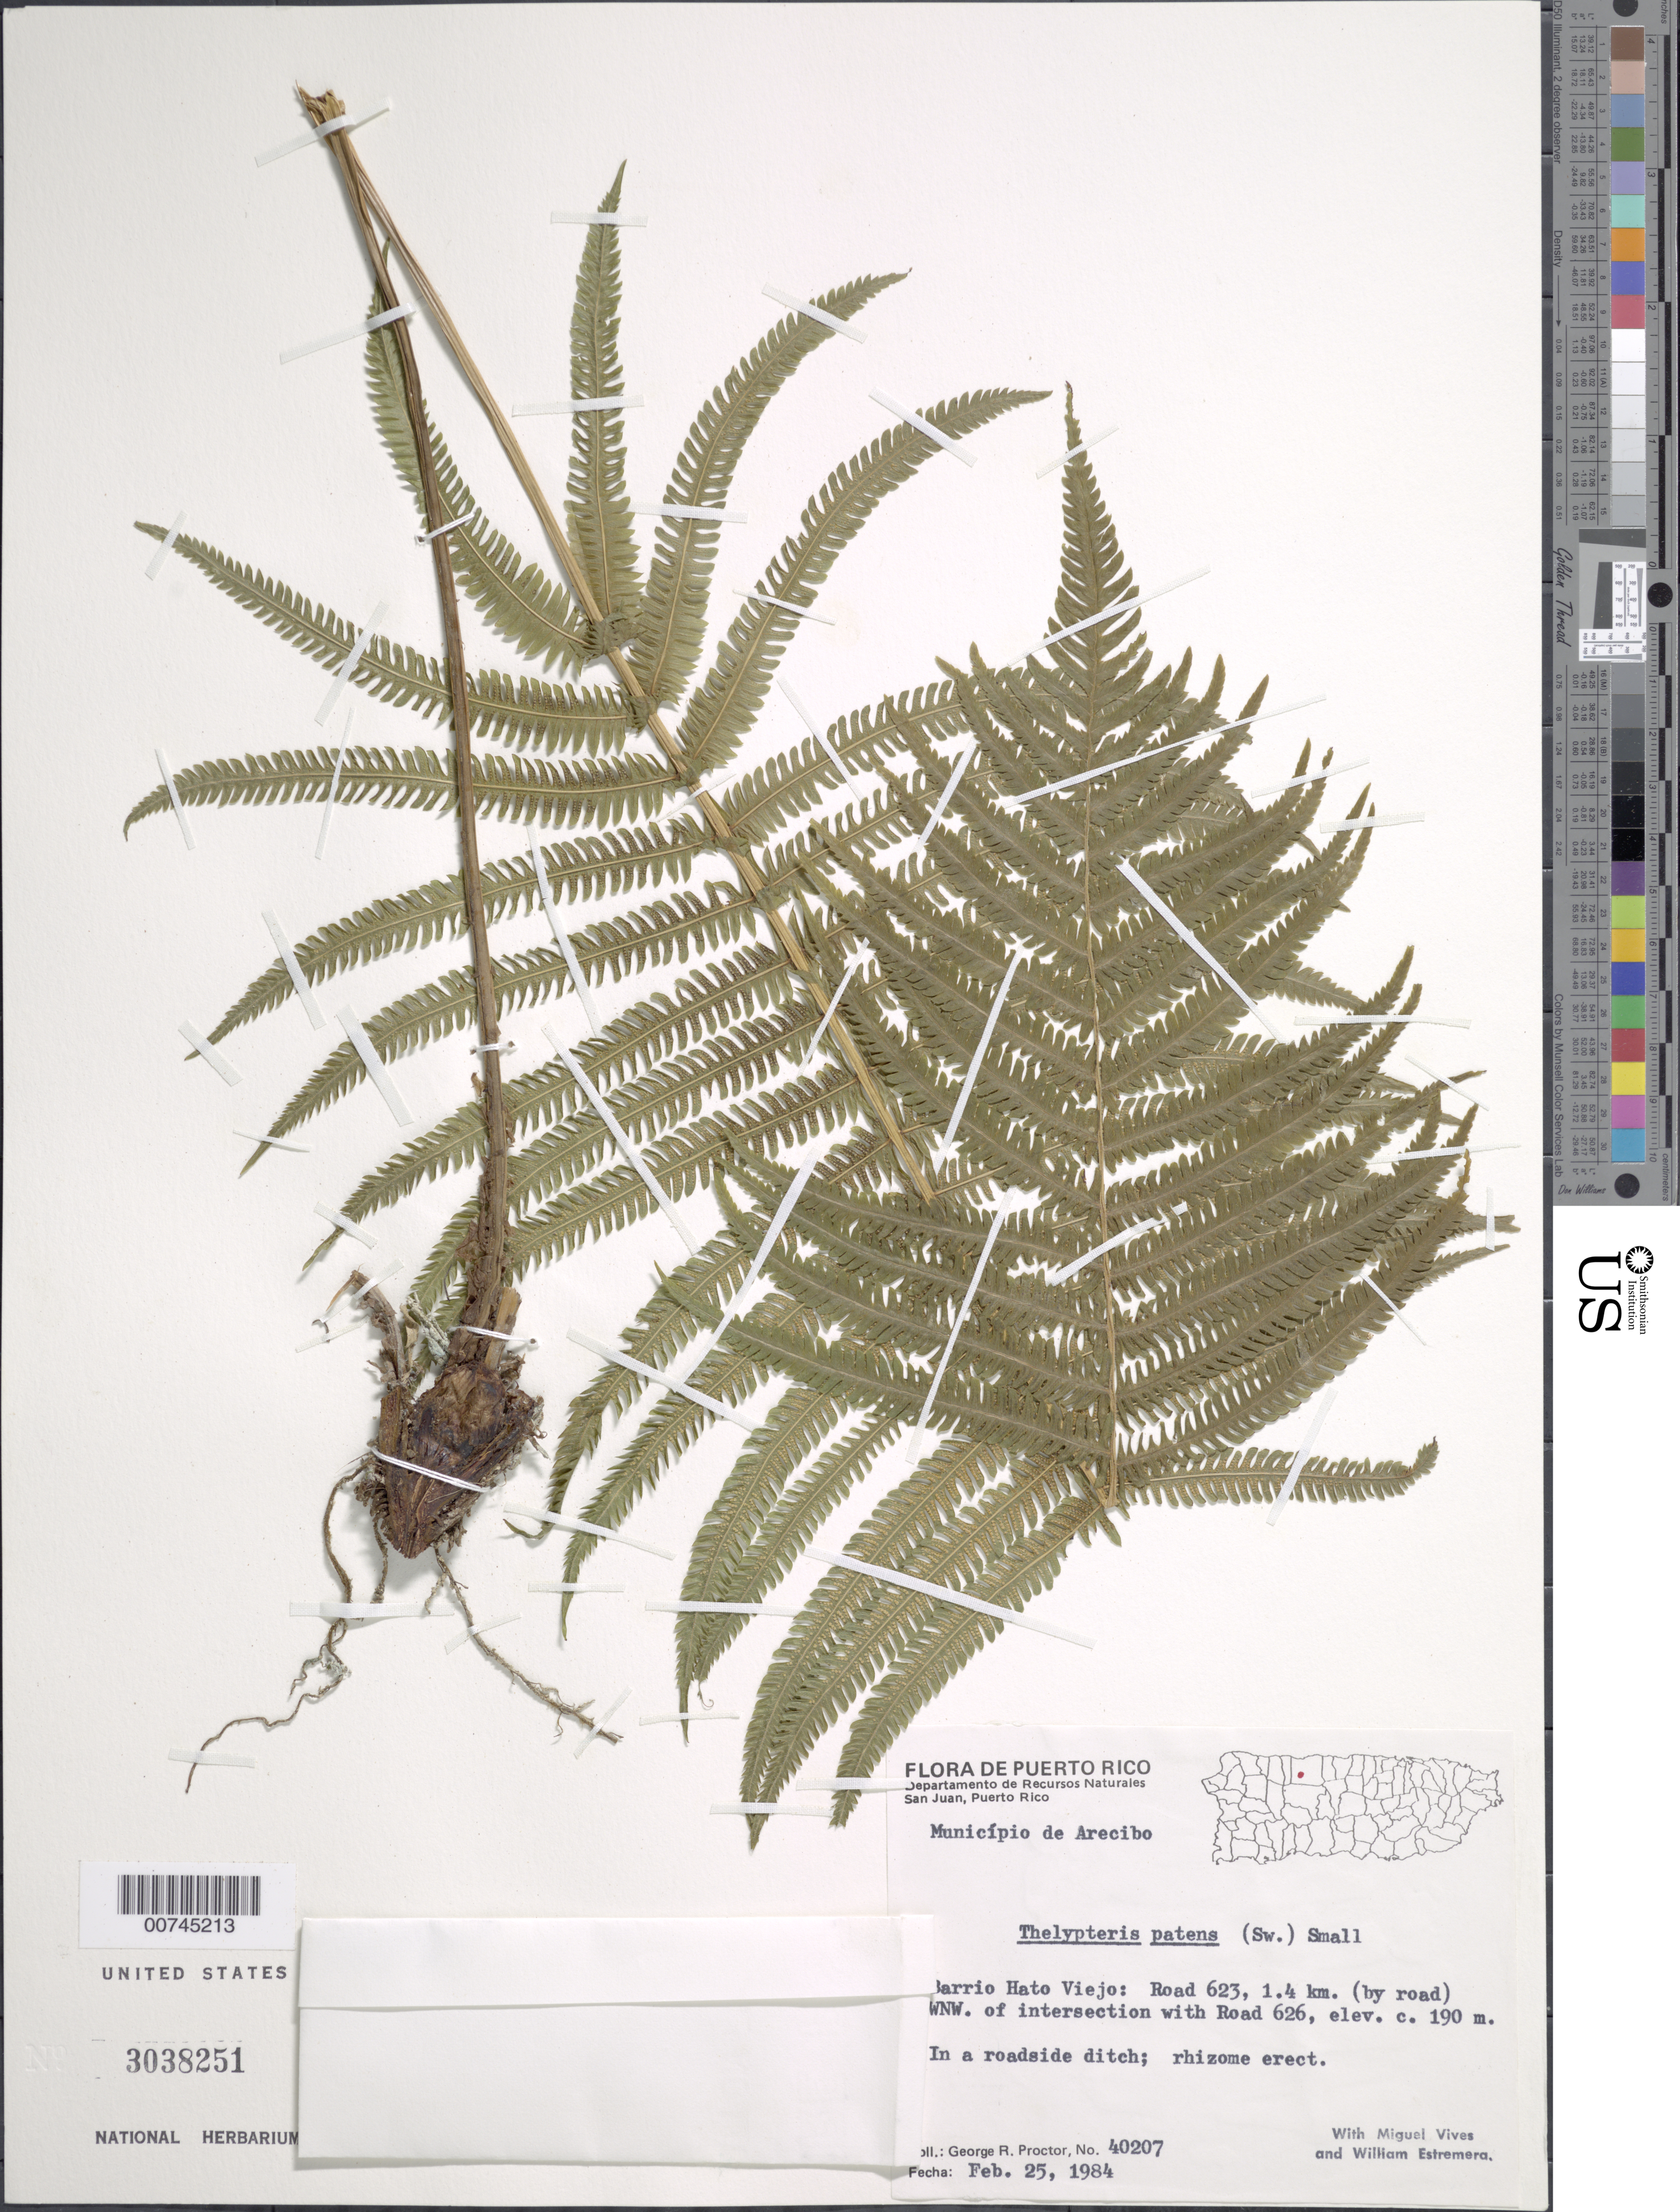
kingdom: Plantae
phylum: Tracheophyta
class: Polypodiopsida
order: Polypodiales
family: Thelypteridaceae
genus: Christella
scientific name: Christella patens var. patens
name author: (Sw.) Holttum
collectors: G. R. Proctor, M. Vives & W. Estremera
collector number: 40207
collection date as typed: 25 Feb 1984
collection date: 1984-02-25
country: Puerto Rico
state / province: Arecibo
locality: Barrio hato Viejo: Road 623, 1.4 m (by road) WNW of intersection with Road 626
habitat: In a roadside dicth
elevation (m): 190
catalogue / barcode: US 3038251